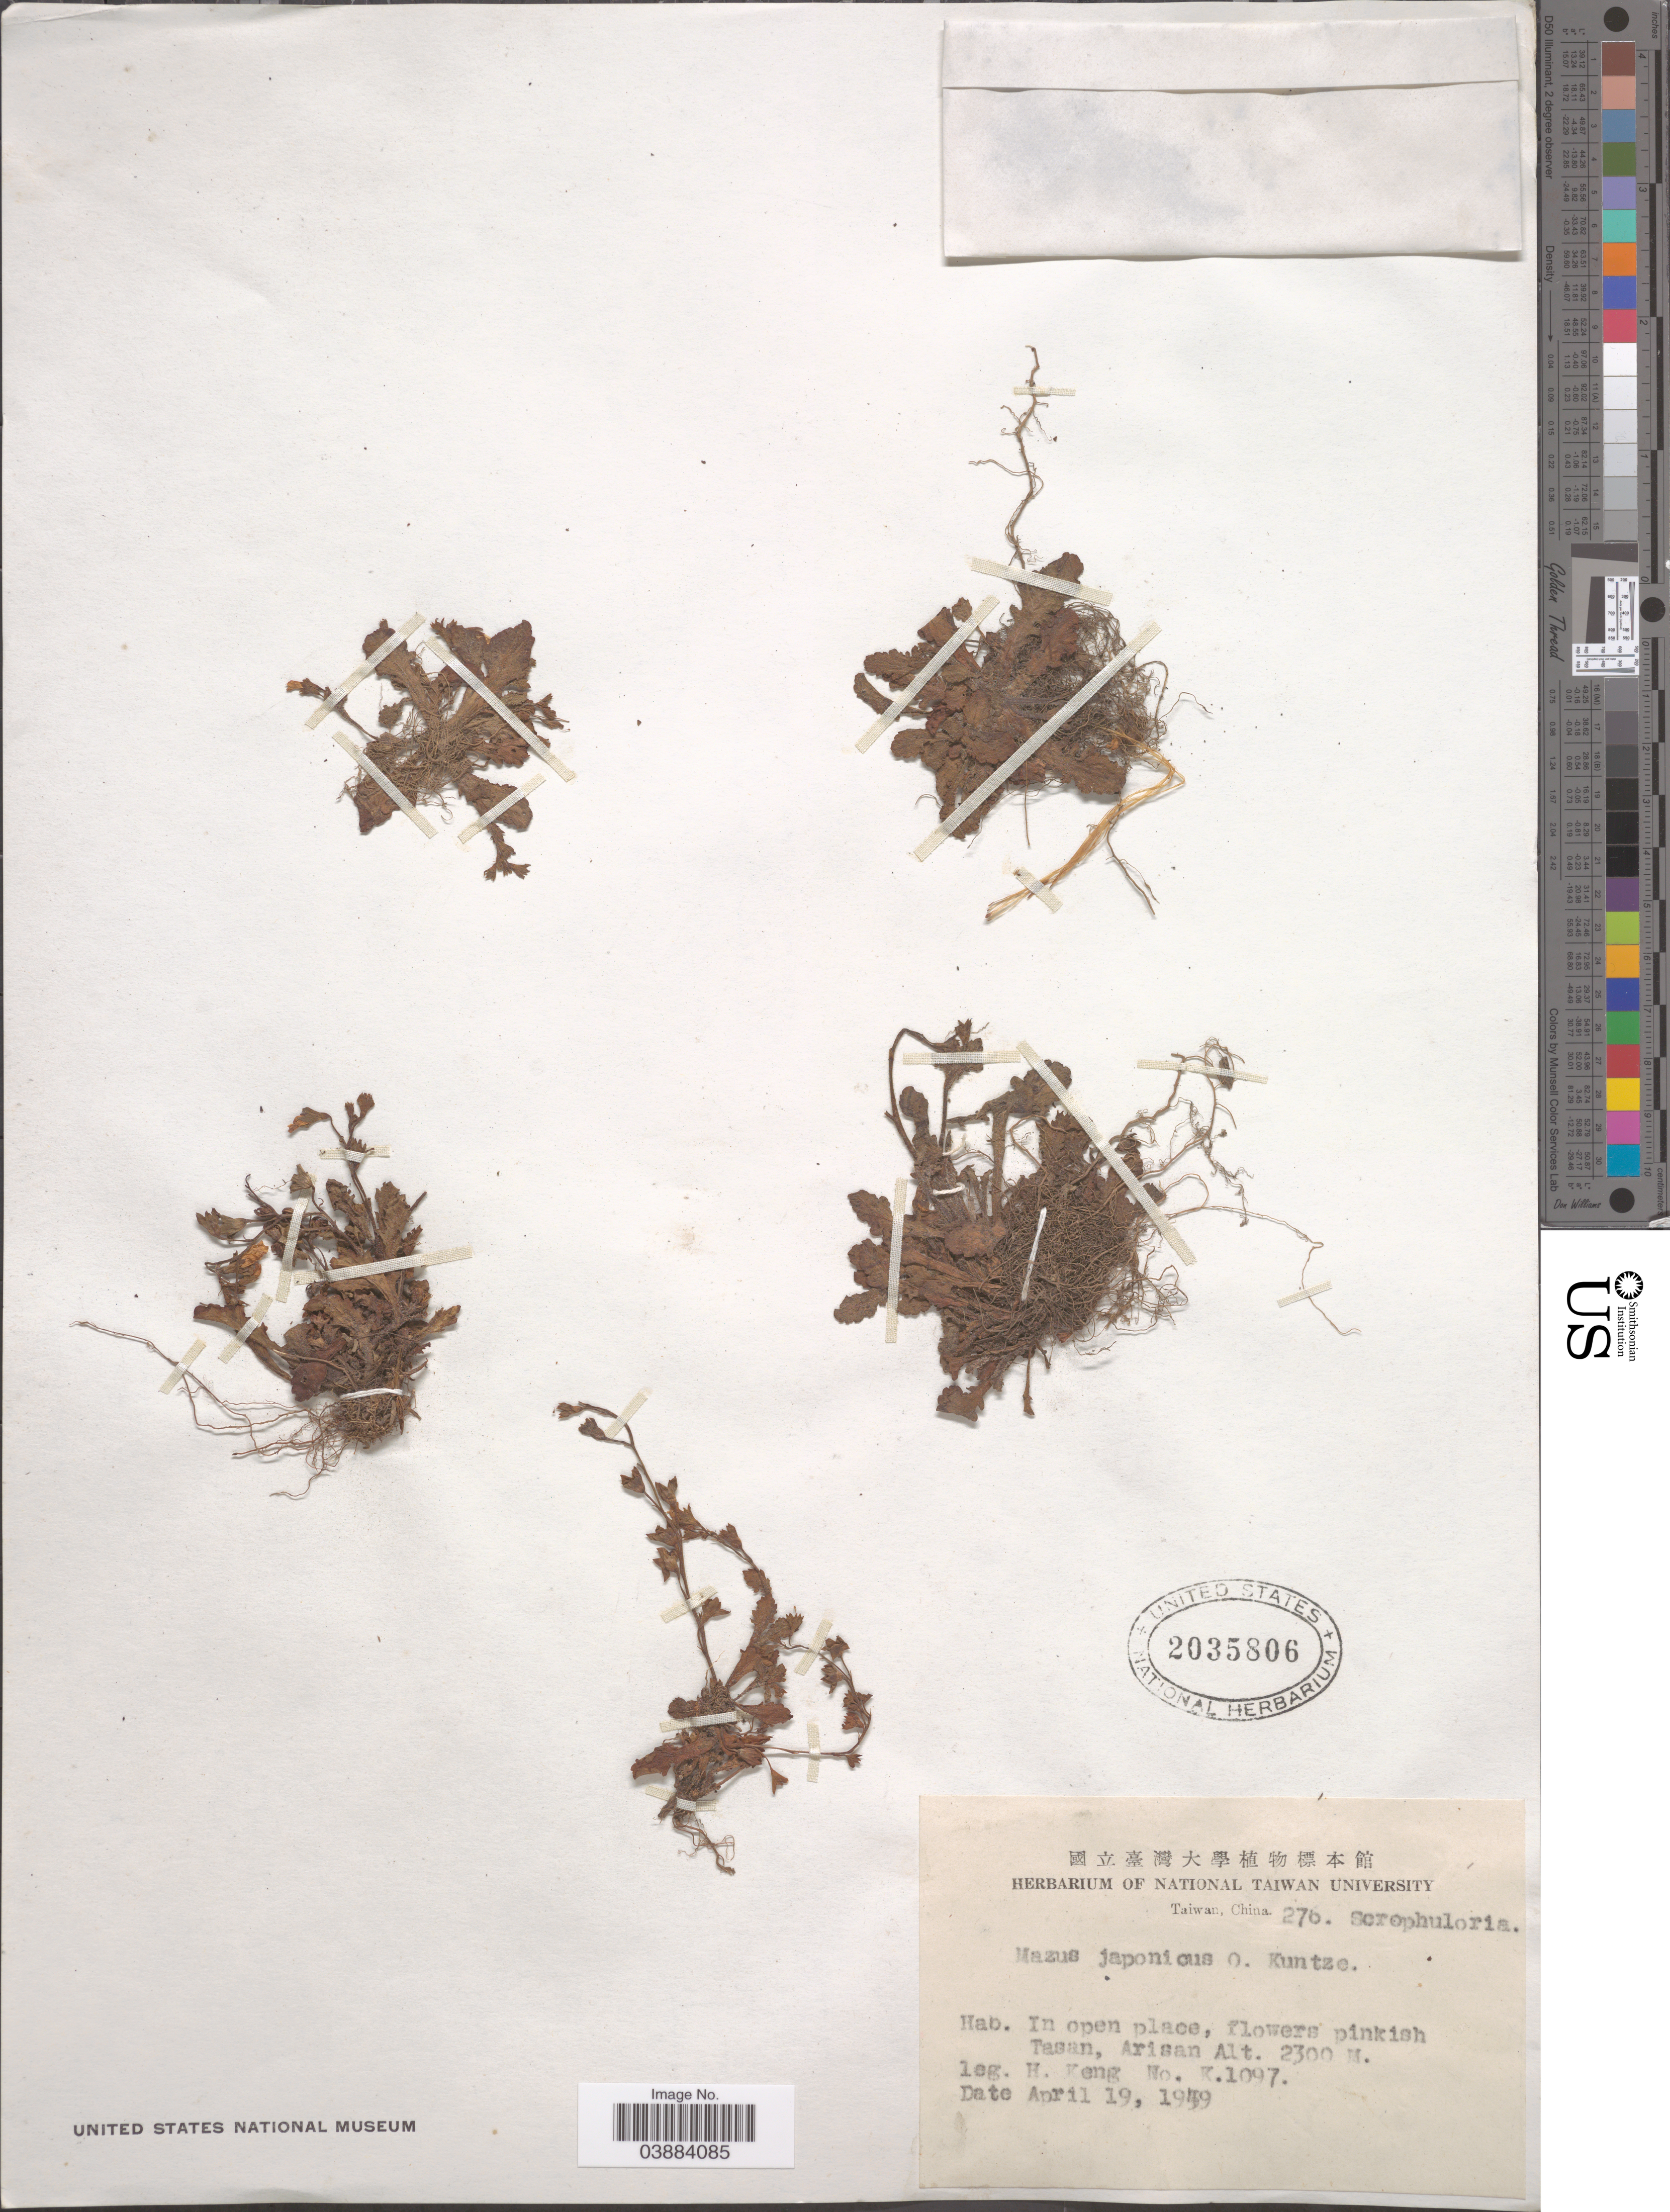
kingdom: Plantae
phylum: Tracheophyta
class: Magnoliopsida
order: Lamiales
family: Mazaceae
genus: Mazus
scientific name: Mazus japonicus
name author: (Thunb.) Kuntze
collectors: H. Keng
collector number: K1097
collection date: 1949-04-19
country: Taiwan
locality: Tasan, Arisan.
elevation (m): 2300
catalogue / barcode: US 2035806